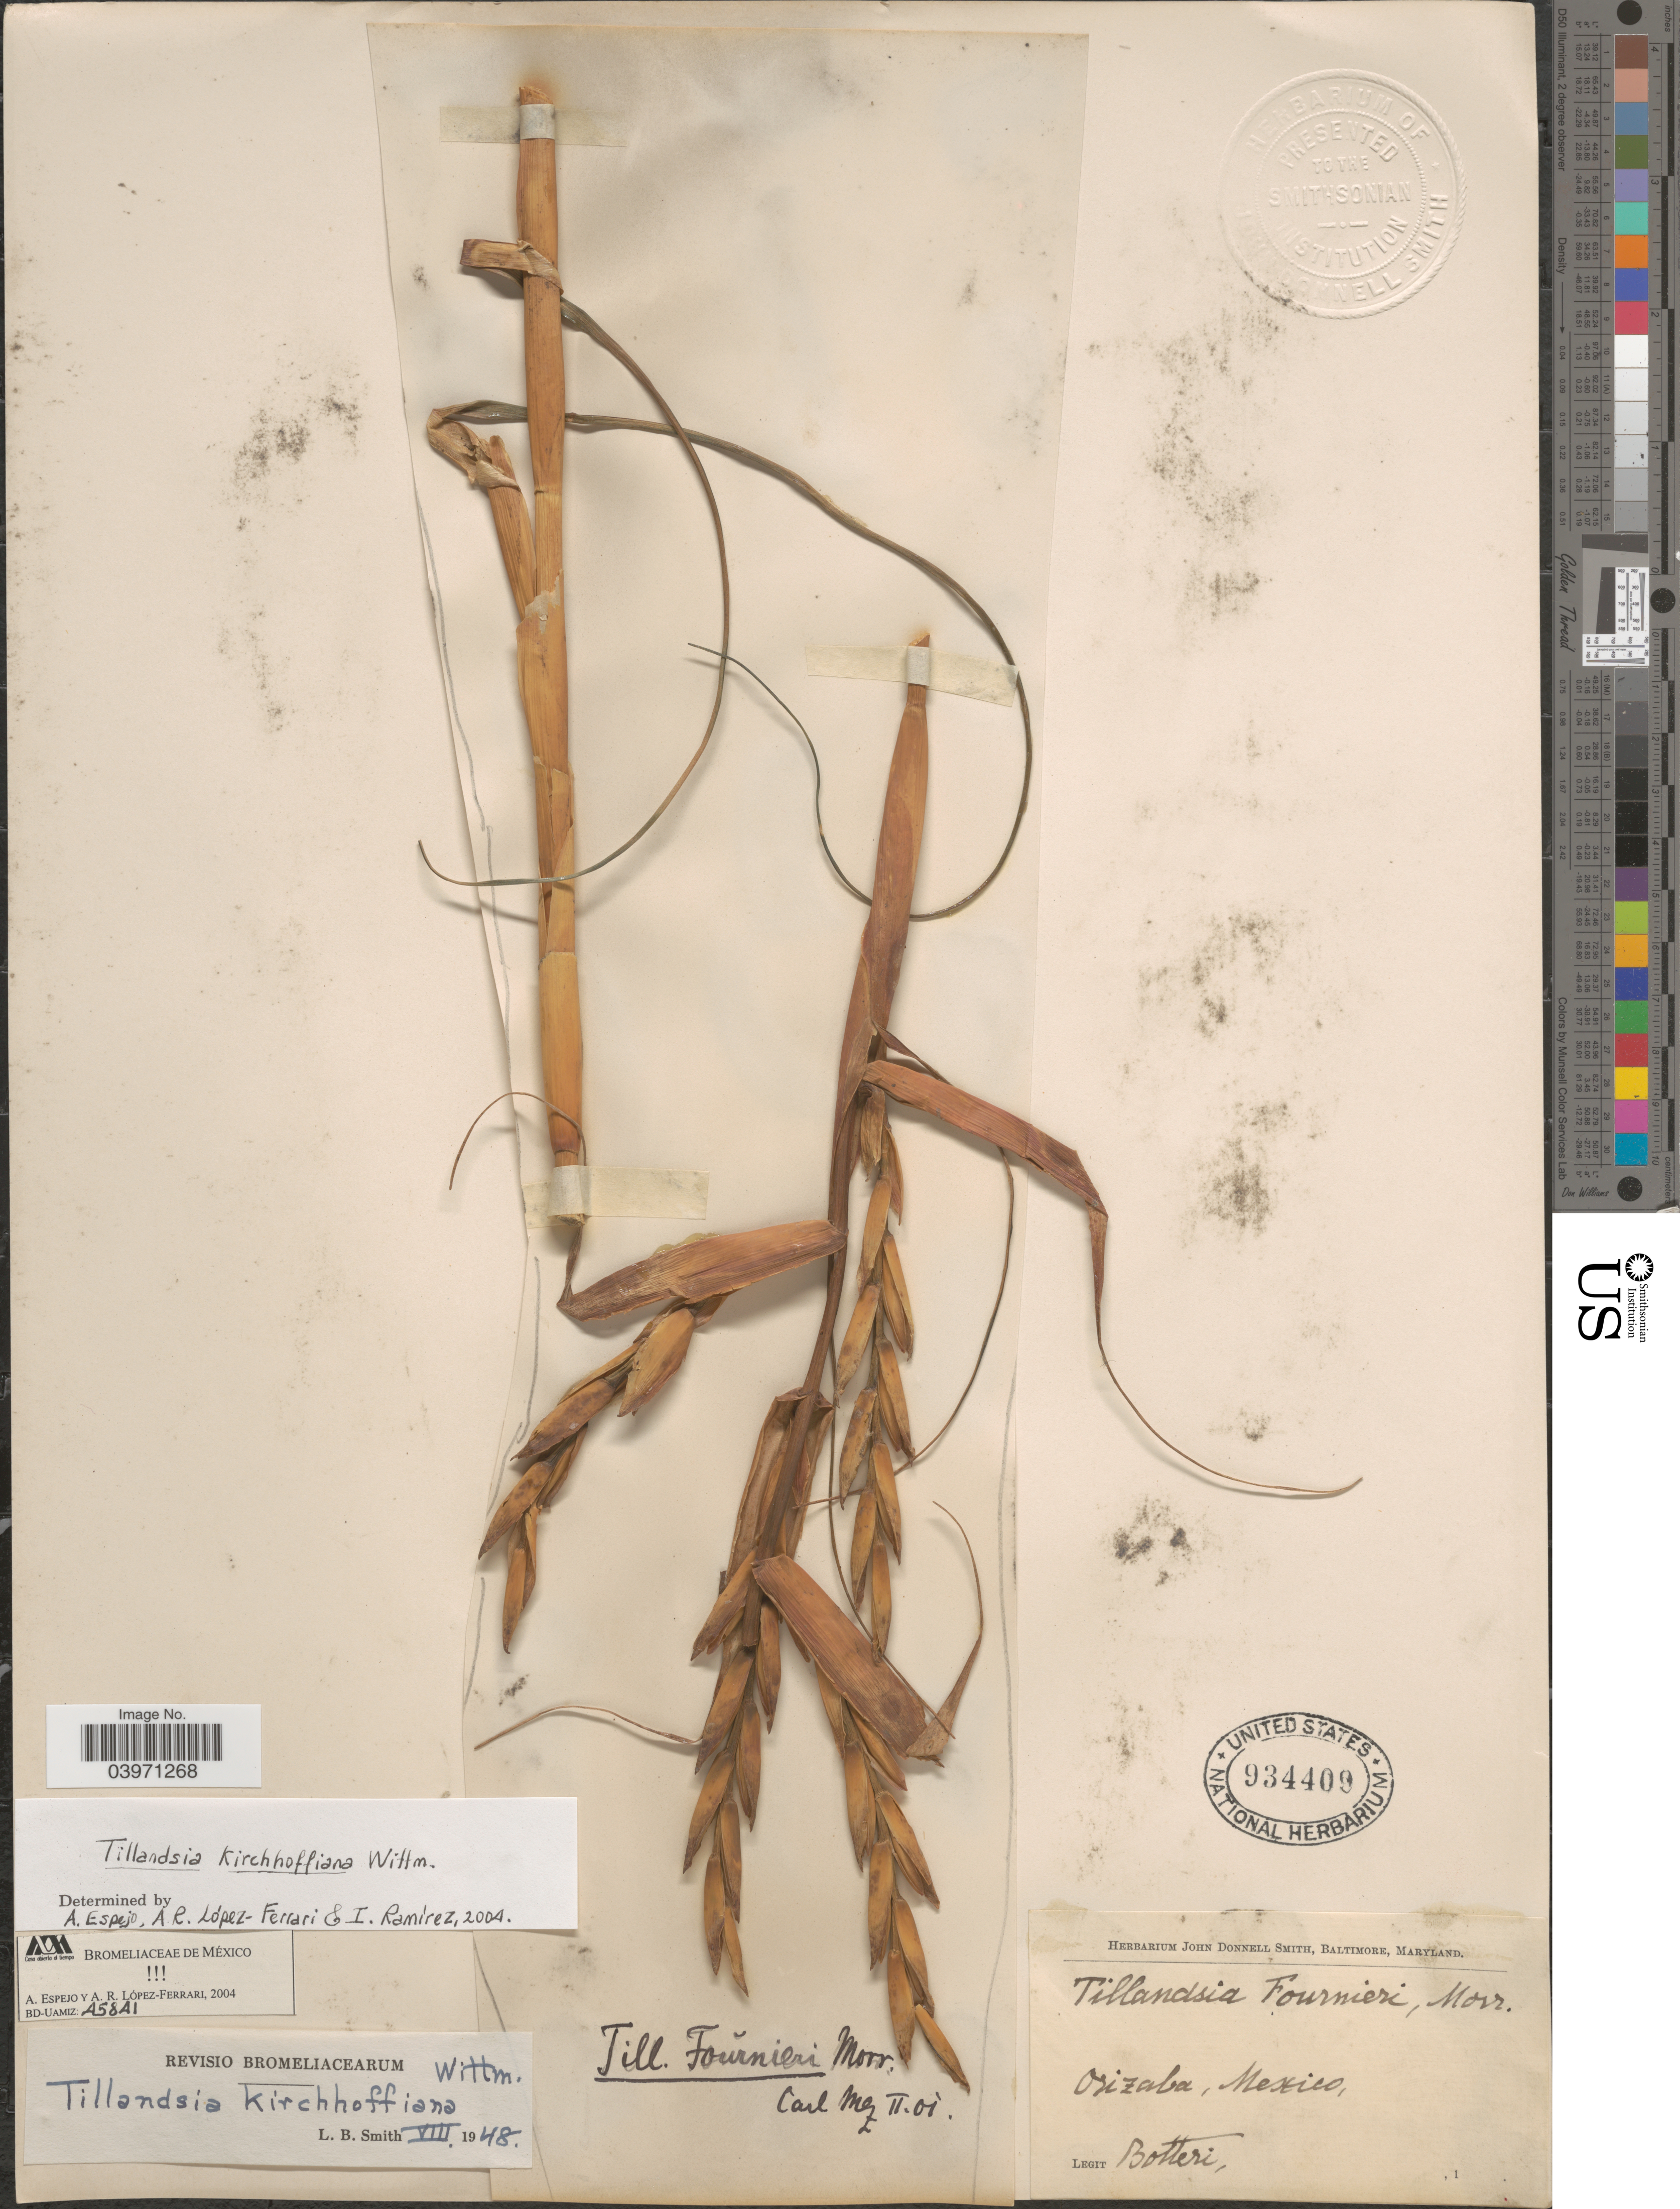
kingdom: Plantae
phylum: Tracheophyta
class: Liliopsida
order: Poales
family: Bromeliaceae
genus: Tillandsia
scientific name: Tillandsia kirchhoffiana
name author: Wittm.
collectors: -. Botteri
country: Mexico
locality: Orizaba.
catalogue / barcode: US 934409